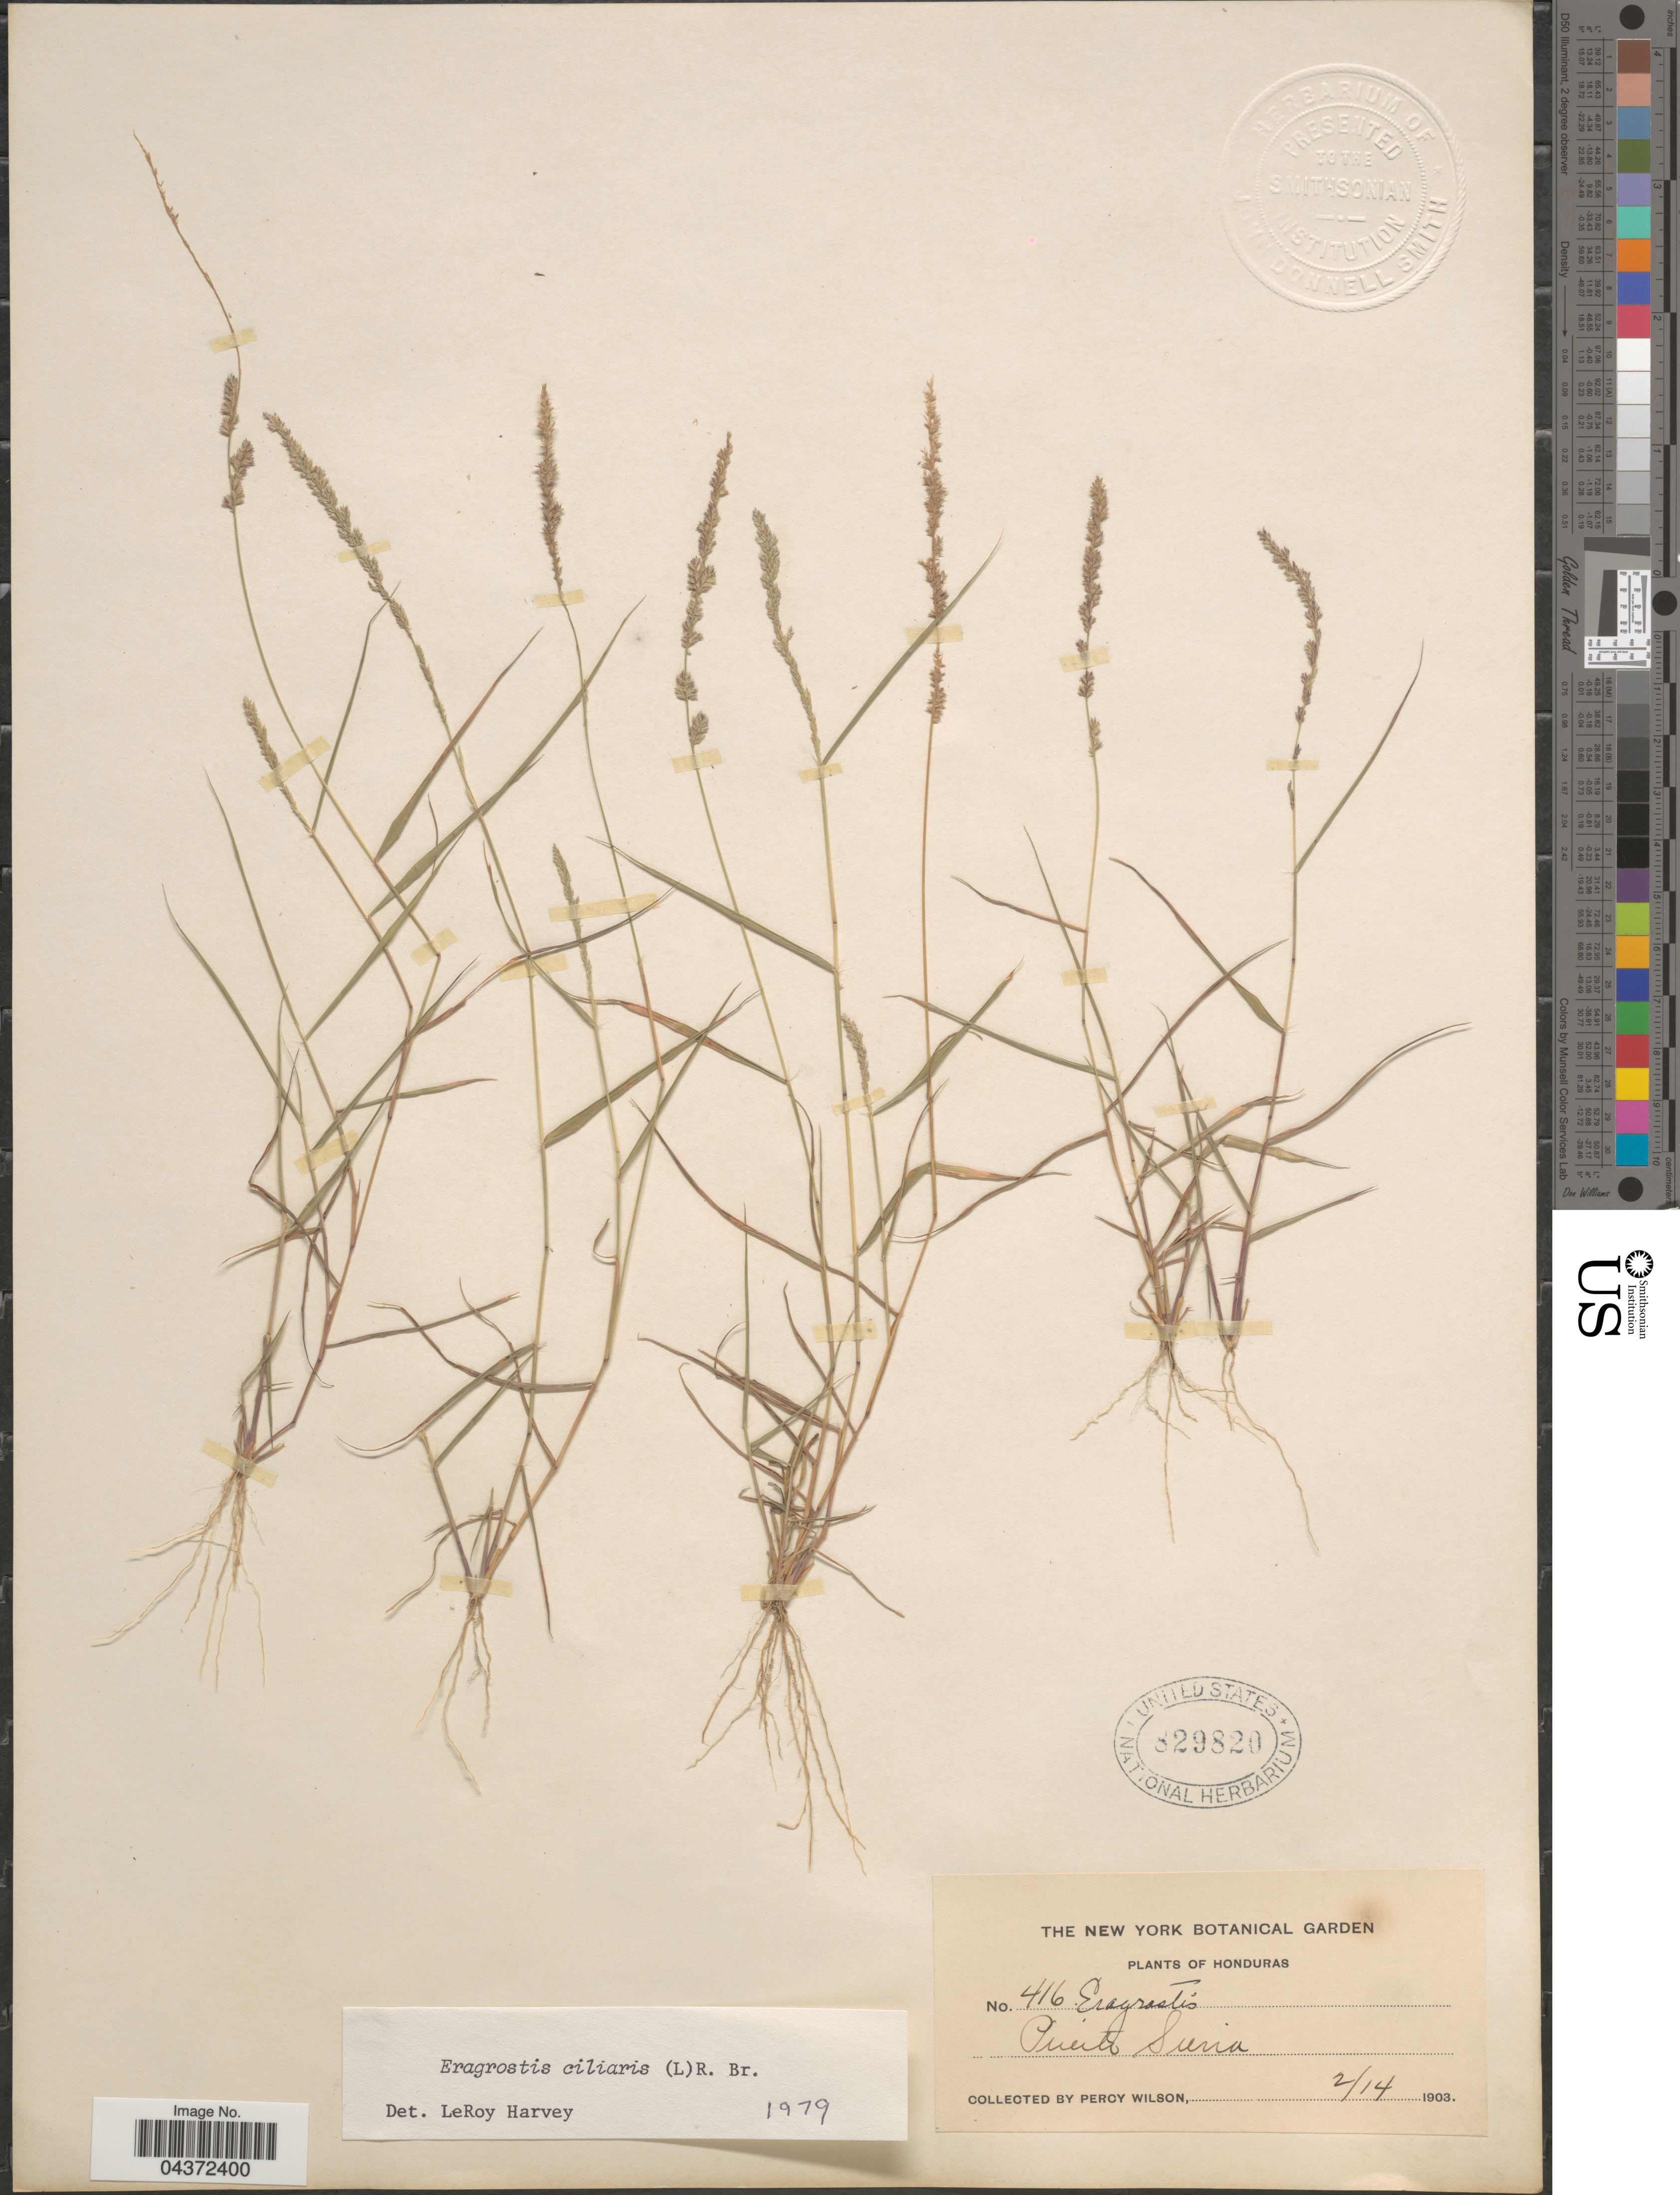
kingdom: Plantae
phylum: Tracheophyta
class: Liliopsida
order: Poales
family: Poaceae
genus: Eragrostis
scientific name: Eragrostis ciliaris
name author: (L.) R. Br.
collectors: P. Wilson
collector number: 416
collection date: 1903-02-14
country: Honduras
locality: Puerto Sierra.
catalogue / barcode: US 829820